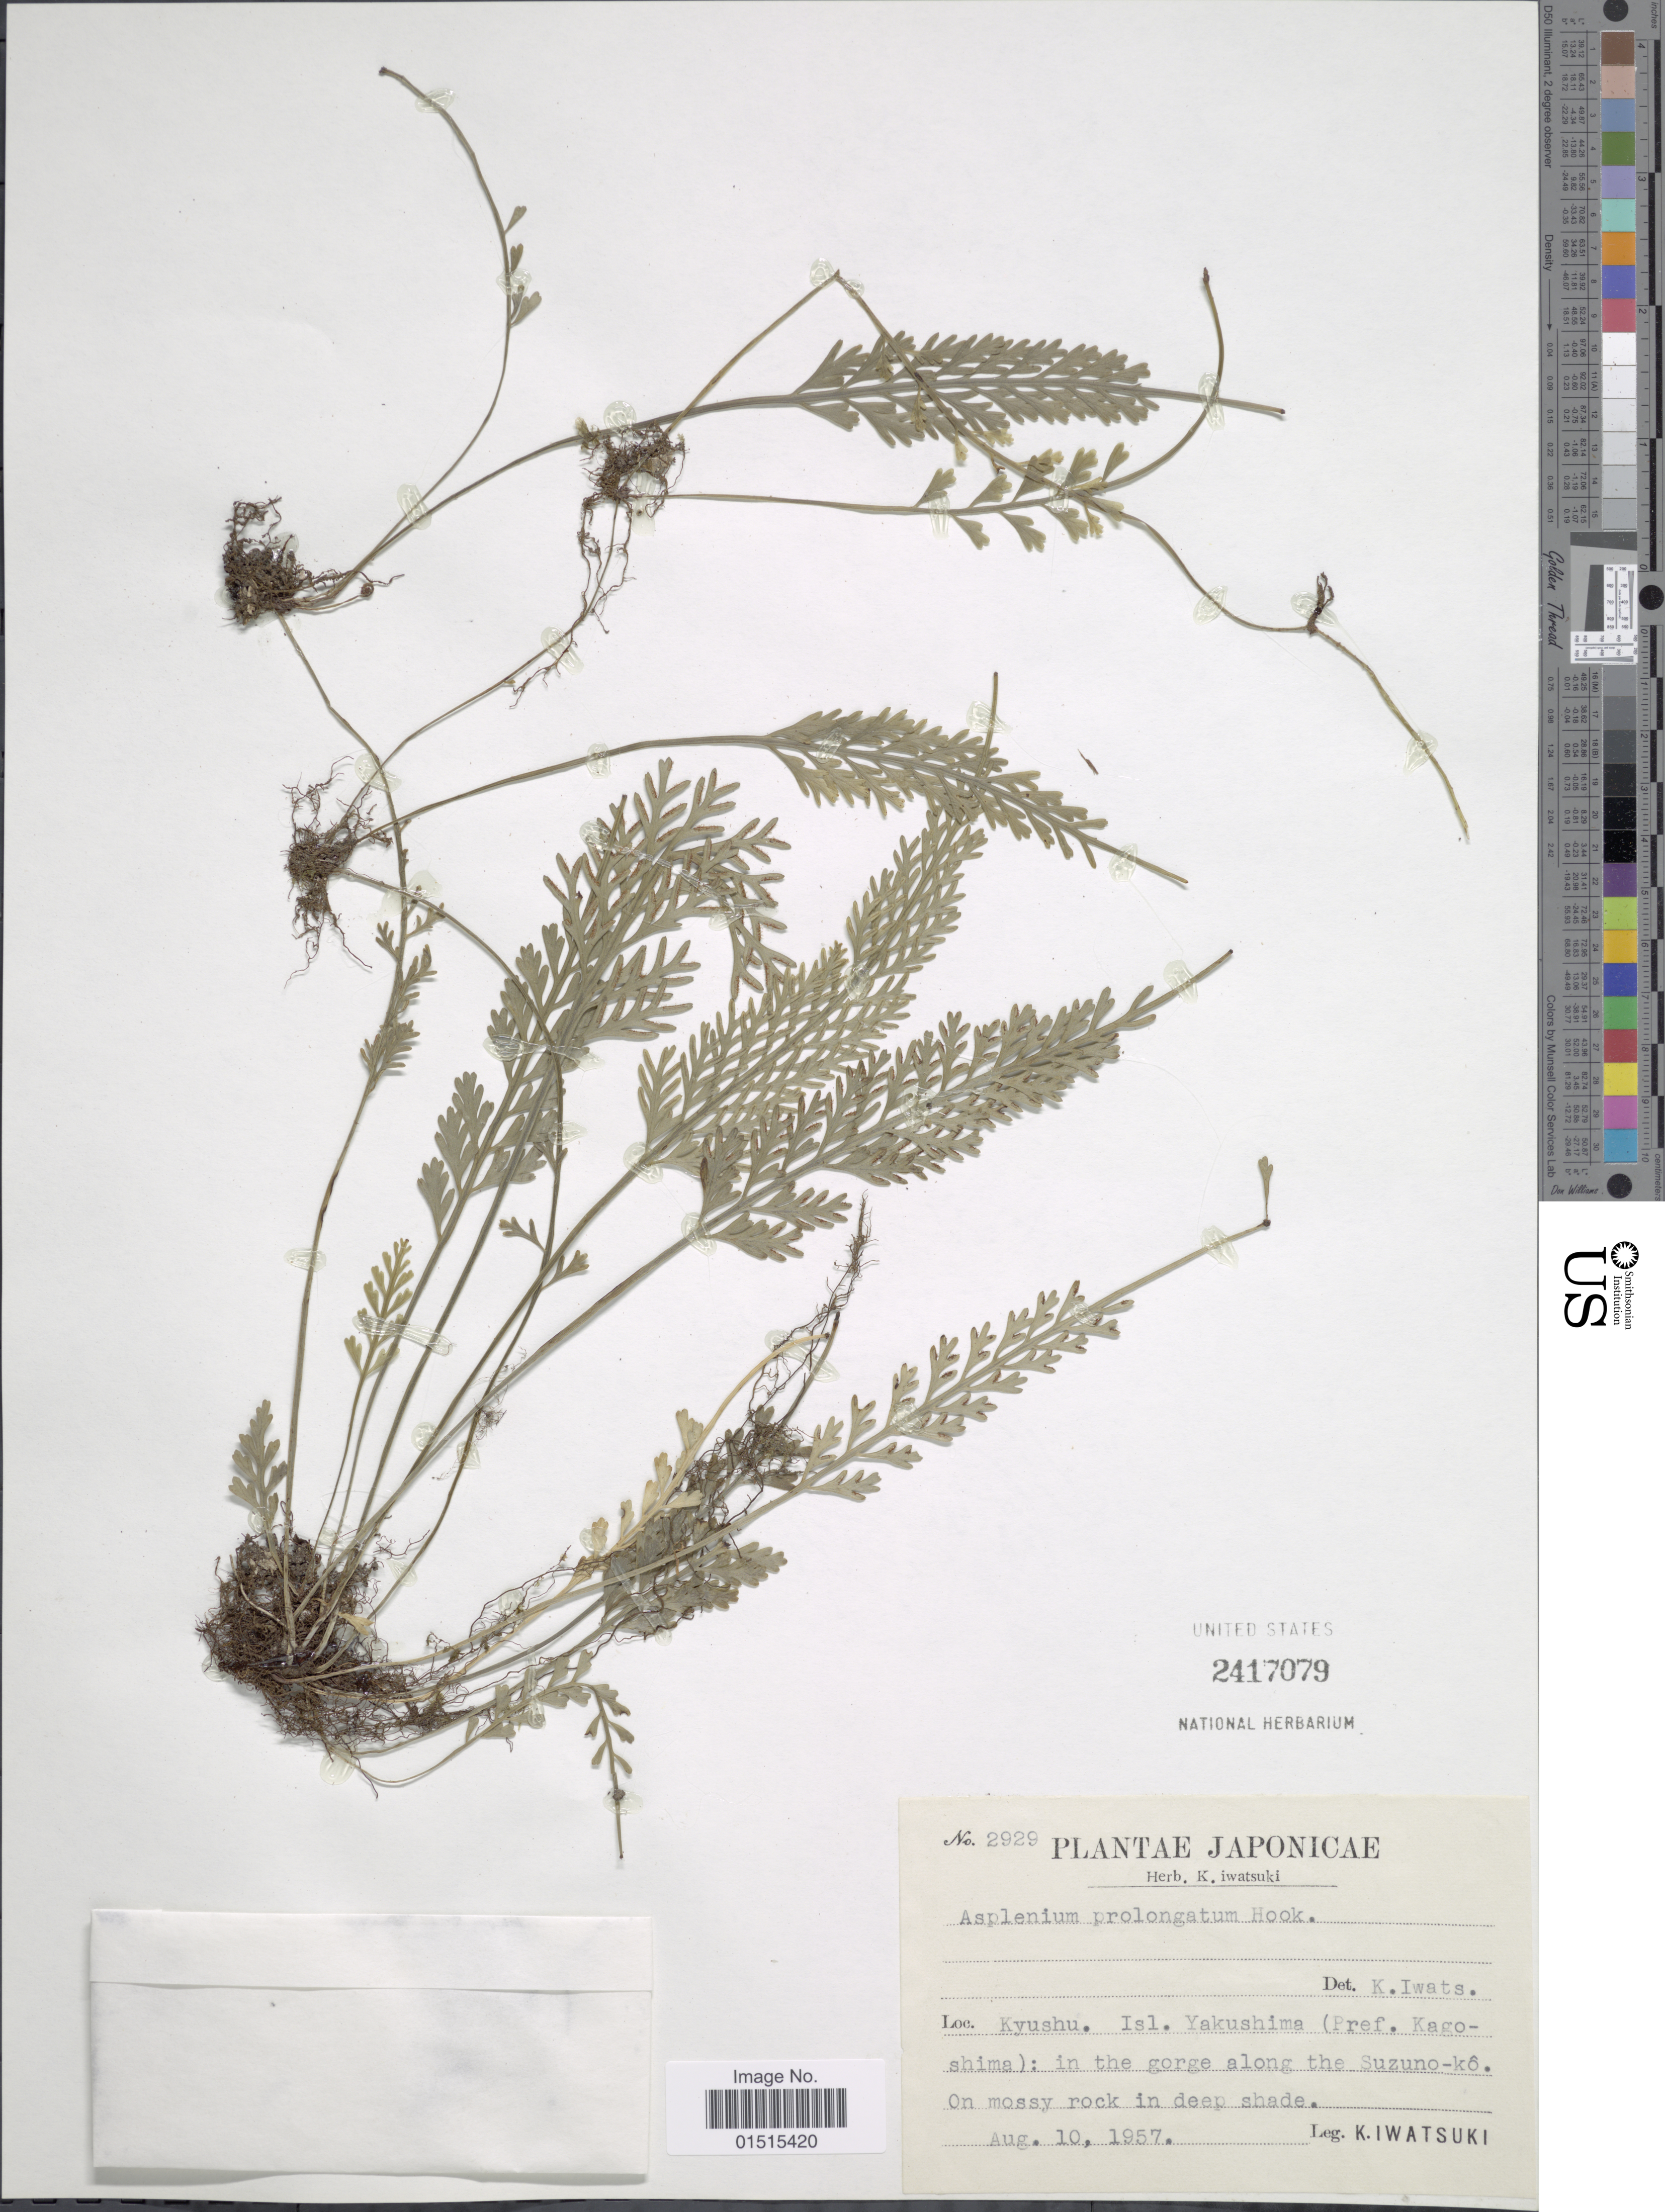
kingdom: Plantae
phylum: Tracheophyta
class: Polypodiopsida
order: Polypodiales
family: Aspleniaceae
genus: Asplenium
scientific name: Asplenium prolongatum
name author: Hook.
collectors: K. Iwatsuki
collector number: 2929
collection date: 1957-08-10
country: Japan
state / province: Kagosima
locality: Kyushu. Isl. Yakushima: in the gorge along the Suzuno-ko. On mossy rock in deep shade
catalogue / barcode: US 2417079